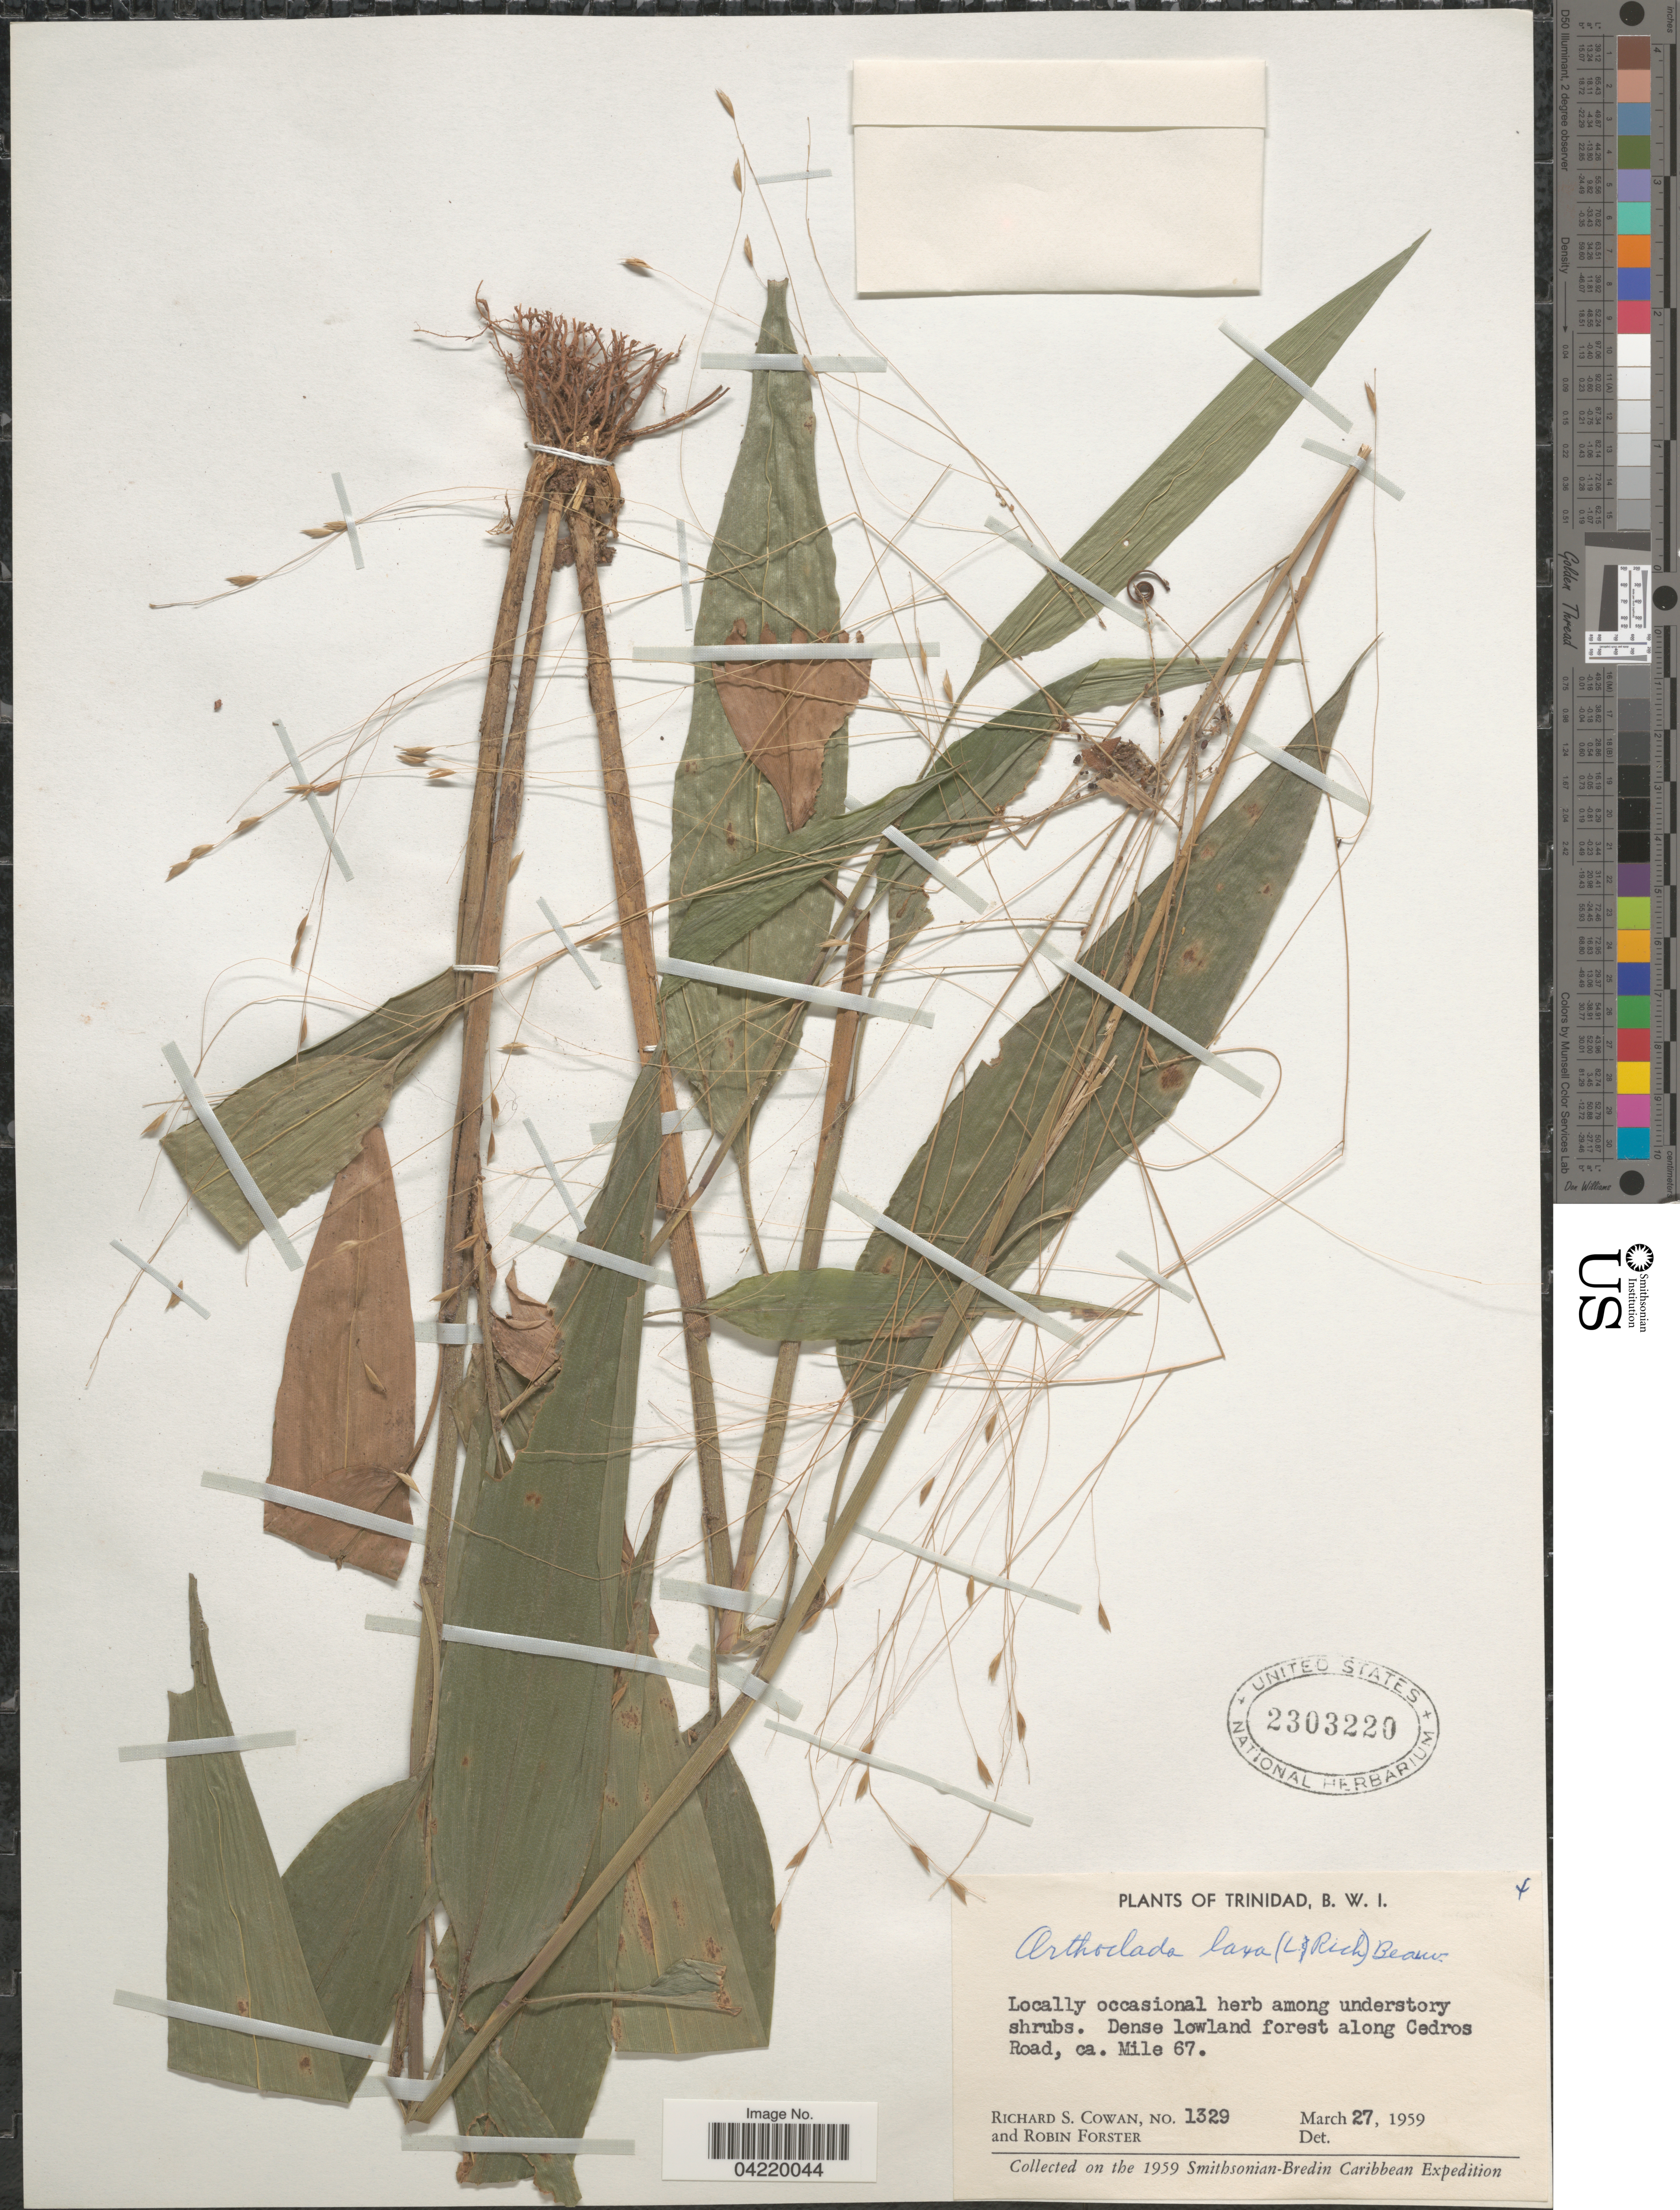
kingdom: Plantae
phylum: Tracheophyta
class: Liliopsida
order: Poales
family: Poaceae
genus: Orthoclada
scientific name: Orthoclada laxa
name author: P. Beauv.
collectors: R. S. Cowan & R. Forster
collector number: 1329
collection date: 1959-03-27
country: Trinidad and Tobago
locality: Trinidad, B. W. I. Dense lowland forest along Cedros Road, ca. Mile 67. On the 1959 Smithsonian-Bredin Caribbean Expedition.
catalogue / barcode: US 2303220